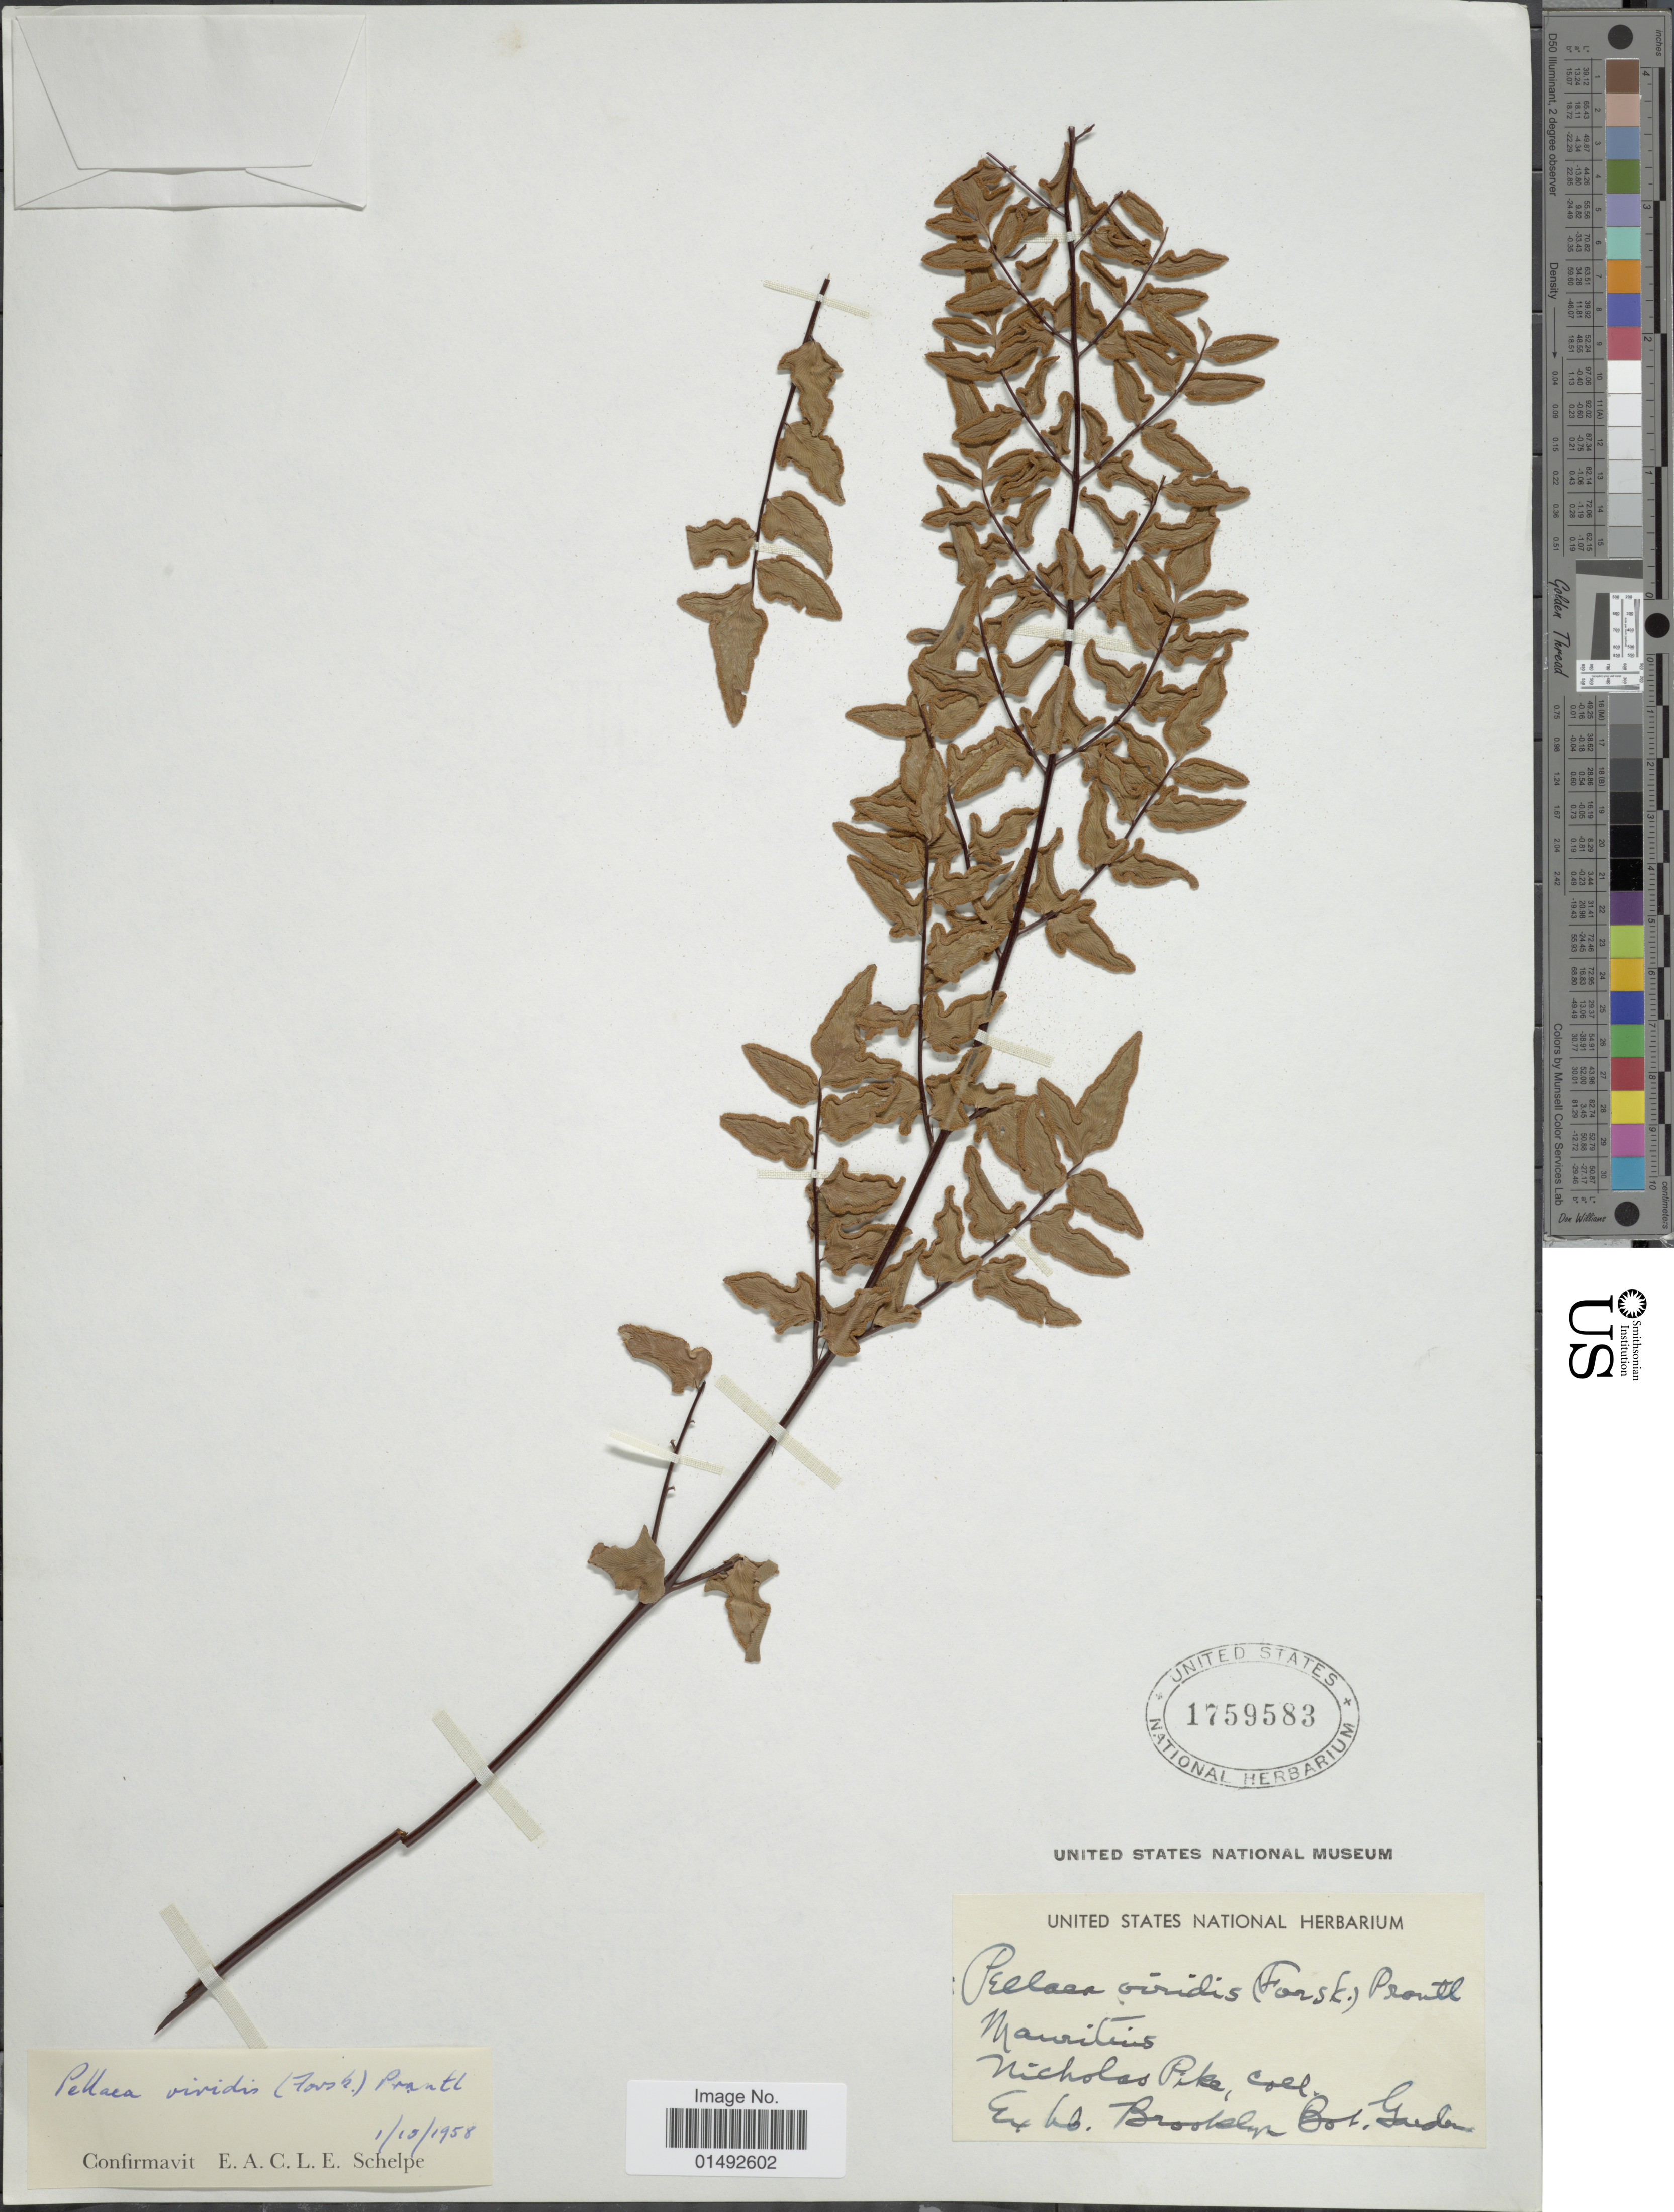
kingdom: Plantae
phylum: Tracheophyta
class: Polypodiopsida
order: Polypodiales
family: Pteridaceae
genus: Pellaea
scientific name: Pellaea viridis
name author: (Forssk.) Prantl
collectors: N. Pike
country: Mauritius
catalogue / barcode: US 1759583